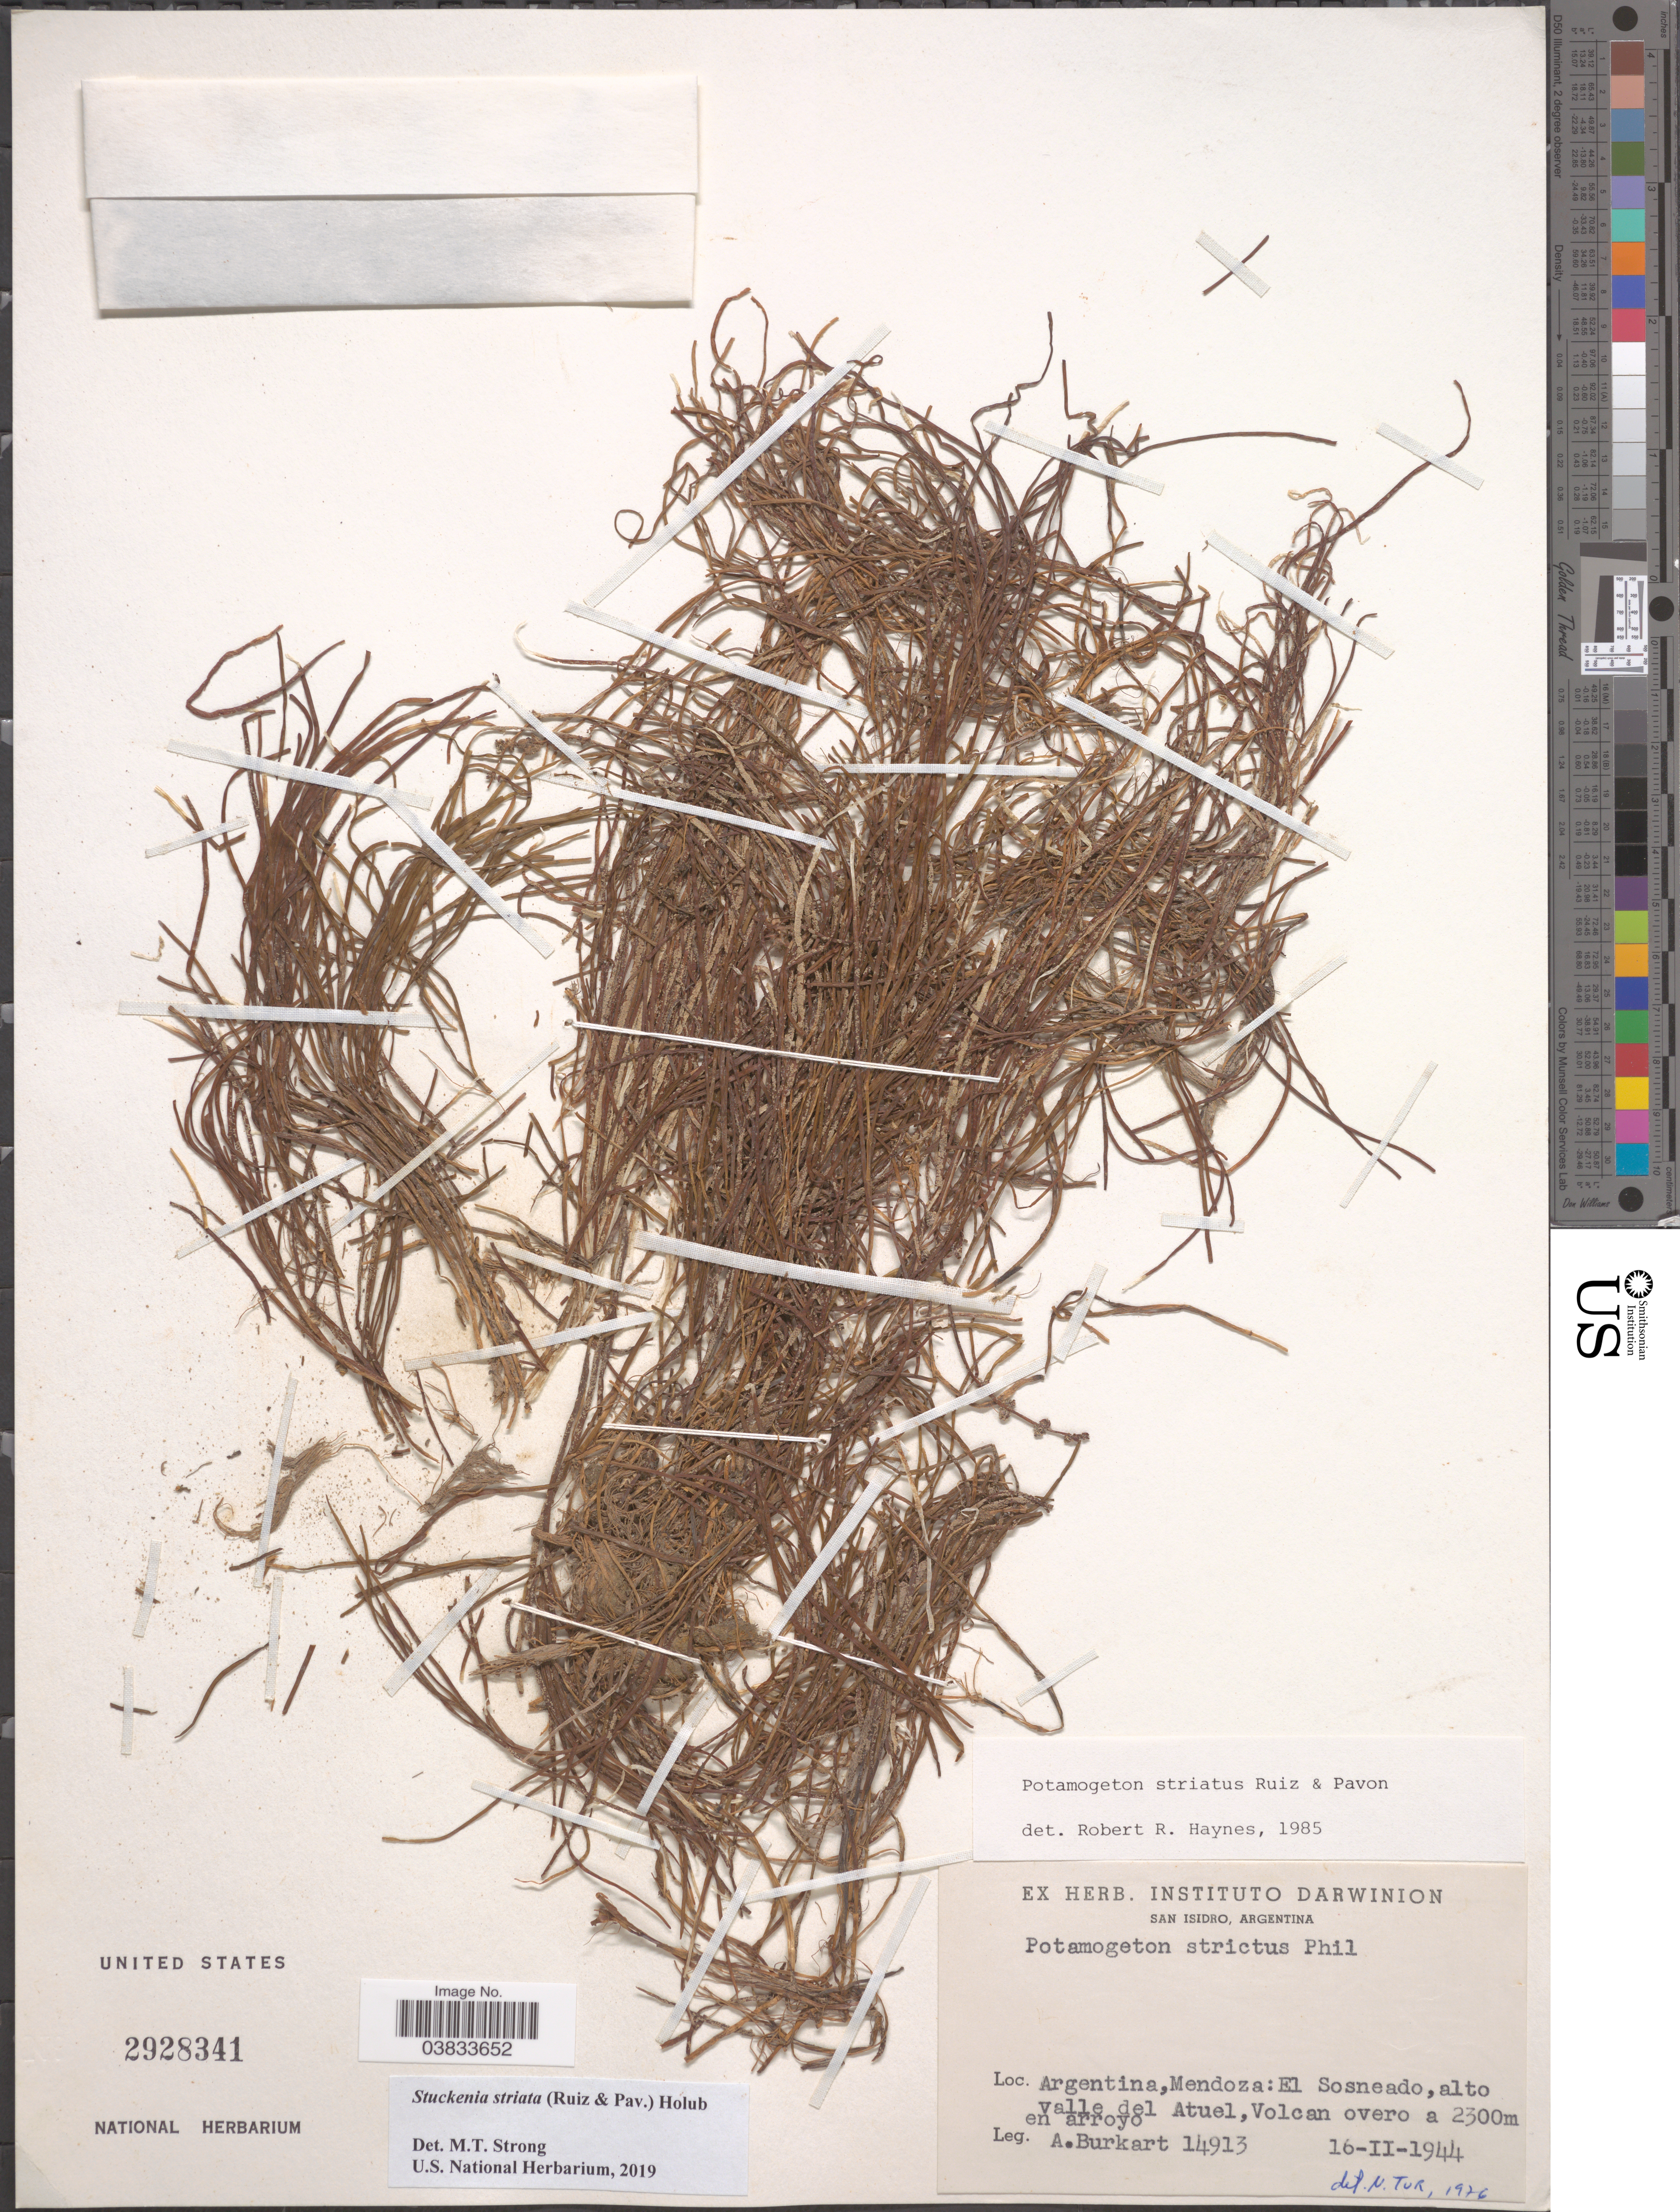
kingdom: Plantae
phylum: Tracheophyta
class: Liliopsida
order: Alismatales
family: Potamogetonaceae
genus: Stuckenia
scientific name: Stuckenia striata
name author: (Ruiz & Pav.) Holub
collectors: A. E. Burkart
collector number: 14913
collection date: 1944-02-16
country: Argentina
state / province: Mendoza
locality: El Sosneado, alto valle del Atuel.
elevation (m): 2300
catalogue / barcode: US 2928341